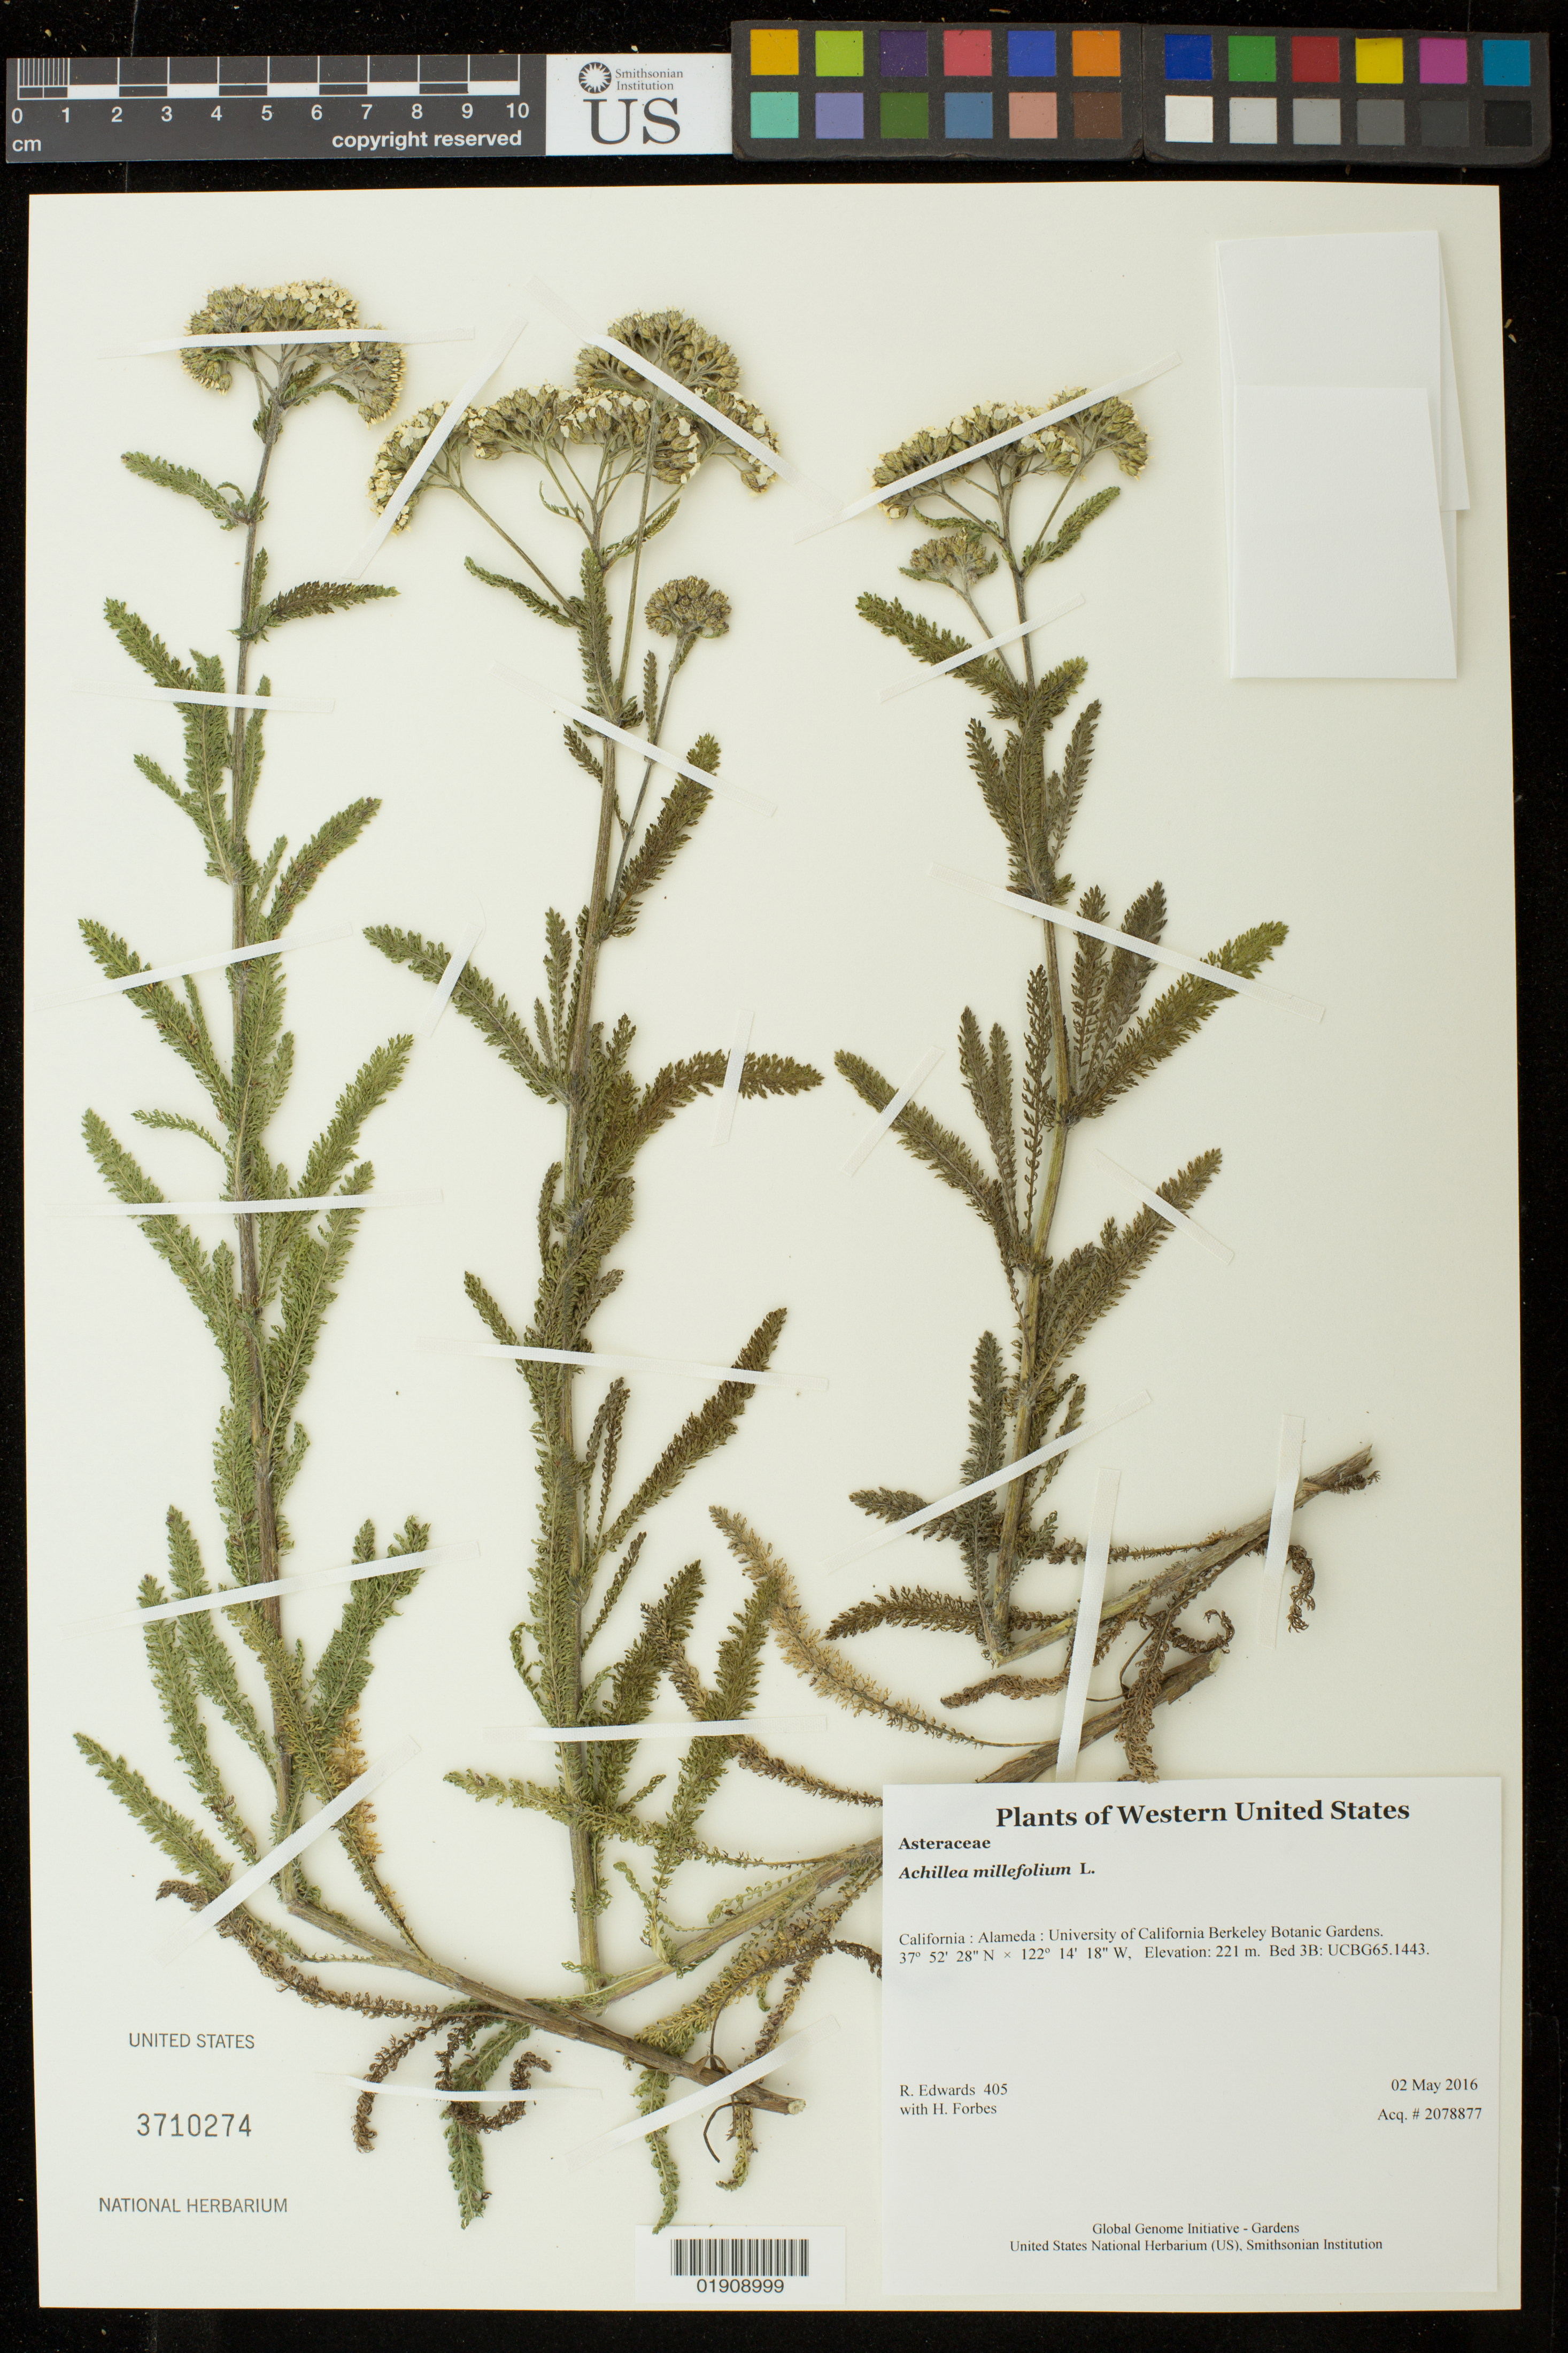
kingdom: Plantae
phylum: Tracheophyta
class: Magnoliopsida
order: Asterales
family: Asteraceae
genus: Achillea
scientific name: Achillea millefolium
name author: L.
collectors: H. Forbes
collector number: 405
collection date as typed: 2 May 2016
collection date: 2016-05-02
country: United States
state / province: California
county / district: Alameda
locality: University of California Berkeley Botanic Gardens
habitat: Bed 3B: UCBG65.1443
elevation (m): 221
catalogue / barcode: US 3710274